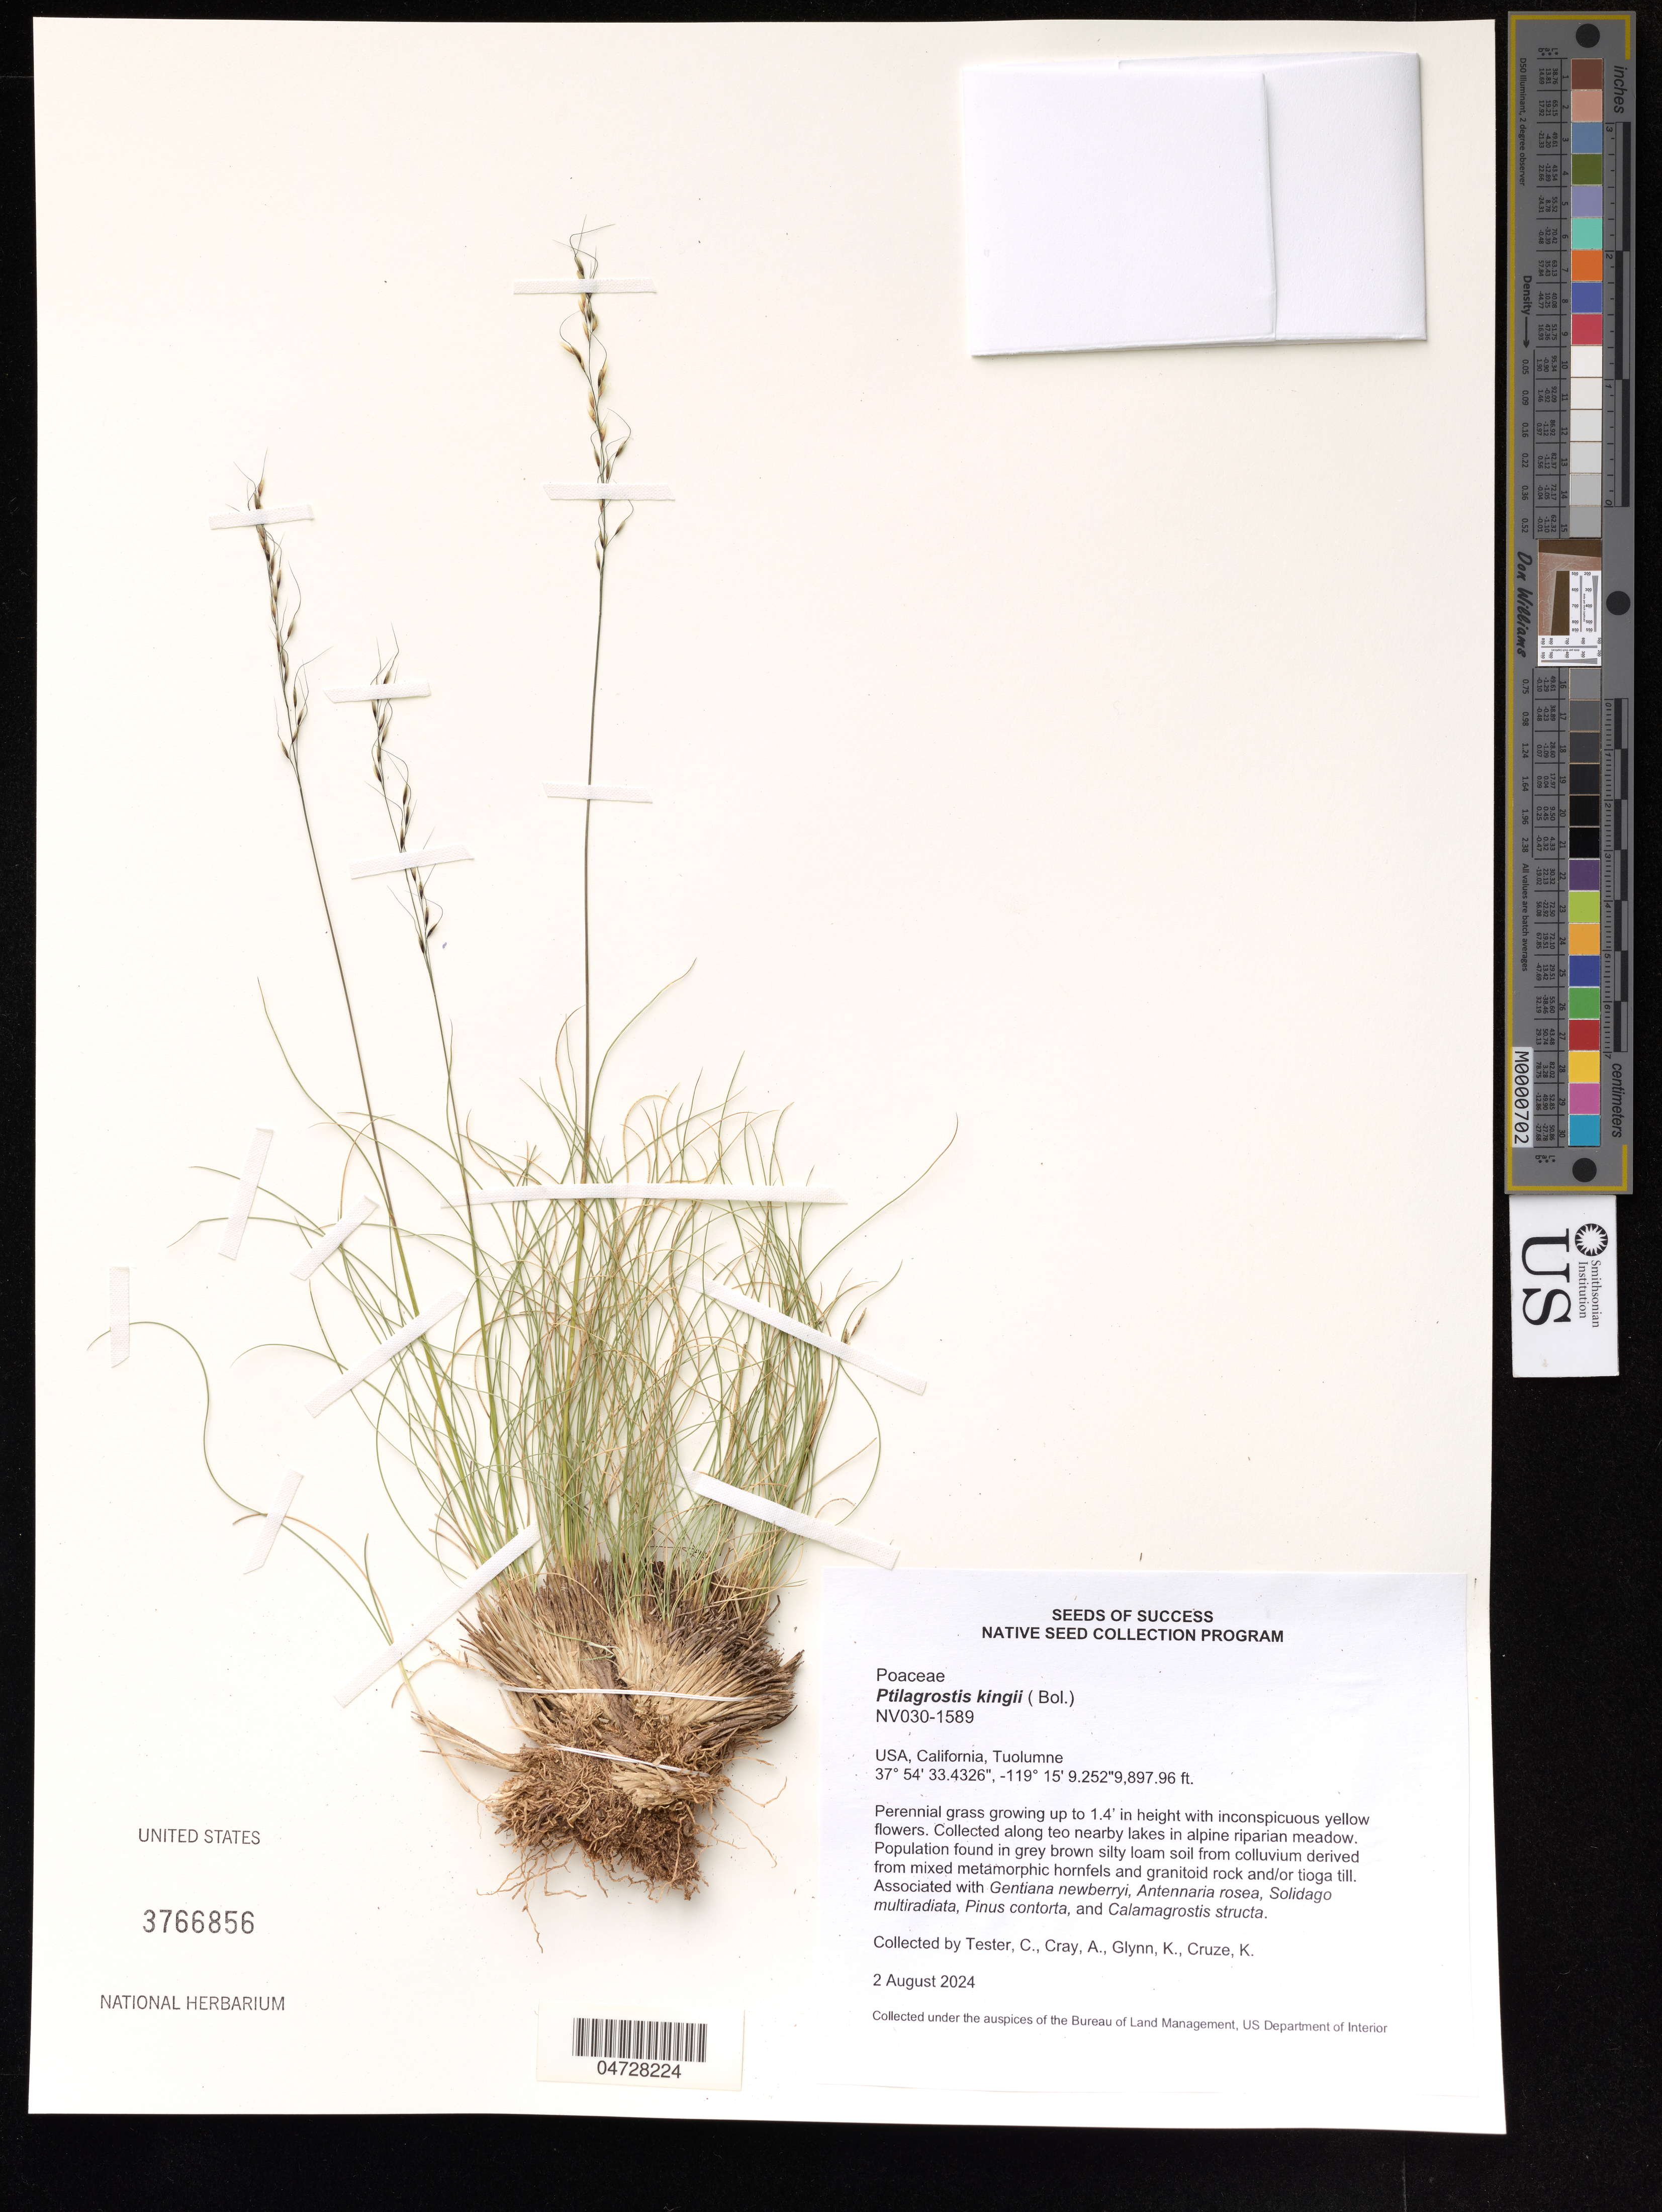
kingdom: Plantae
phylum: Tracheophyta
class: Liliopsida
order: Poales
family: Poaceae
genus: Ptilagrostis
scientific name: Ptilagrostis kingii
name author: (Bol.) Barkworth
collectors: C. Tester, A. Cray & K. Glynn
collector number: NV030-1589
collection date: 2024-08-02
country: United States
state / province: California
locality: Tuolumne.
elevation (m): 3016.9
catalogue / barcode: US 3766856